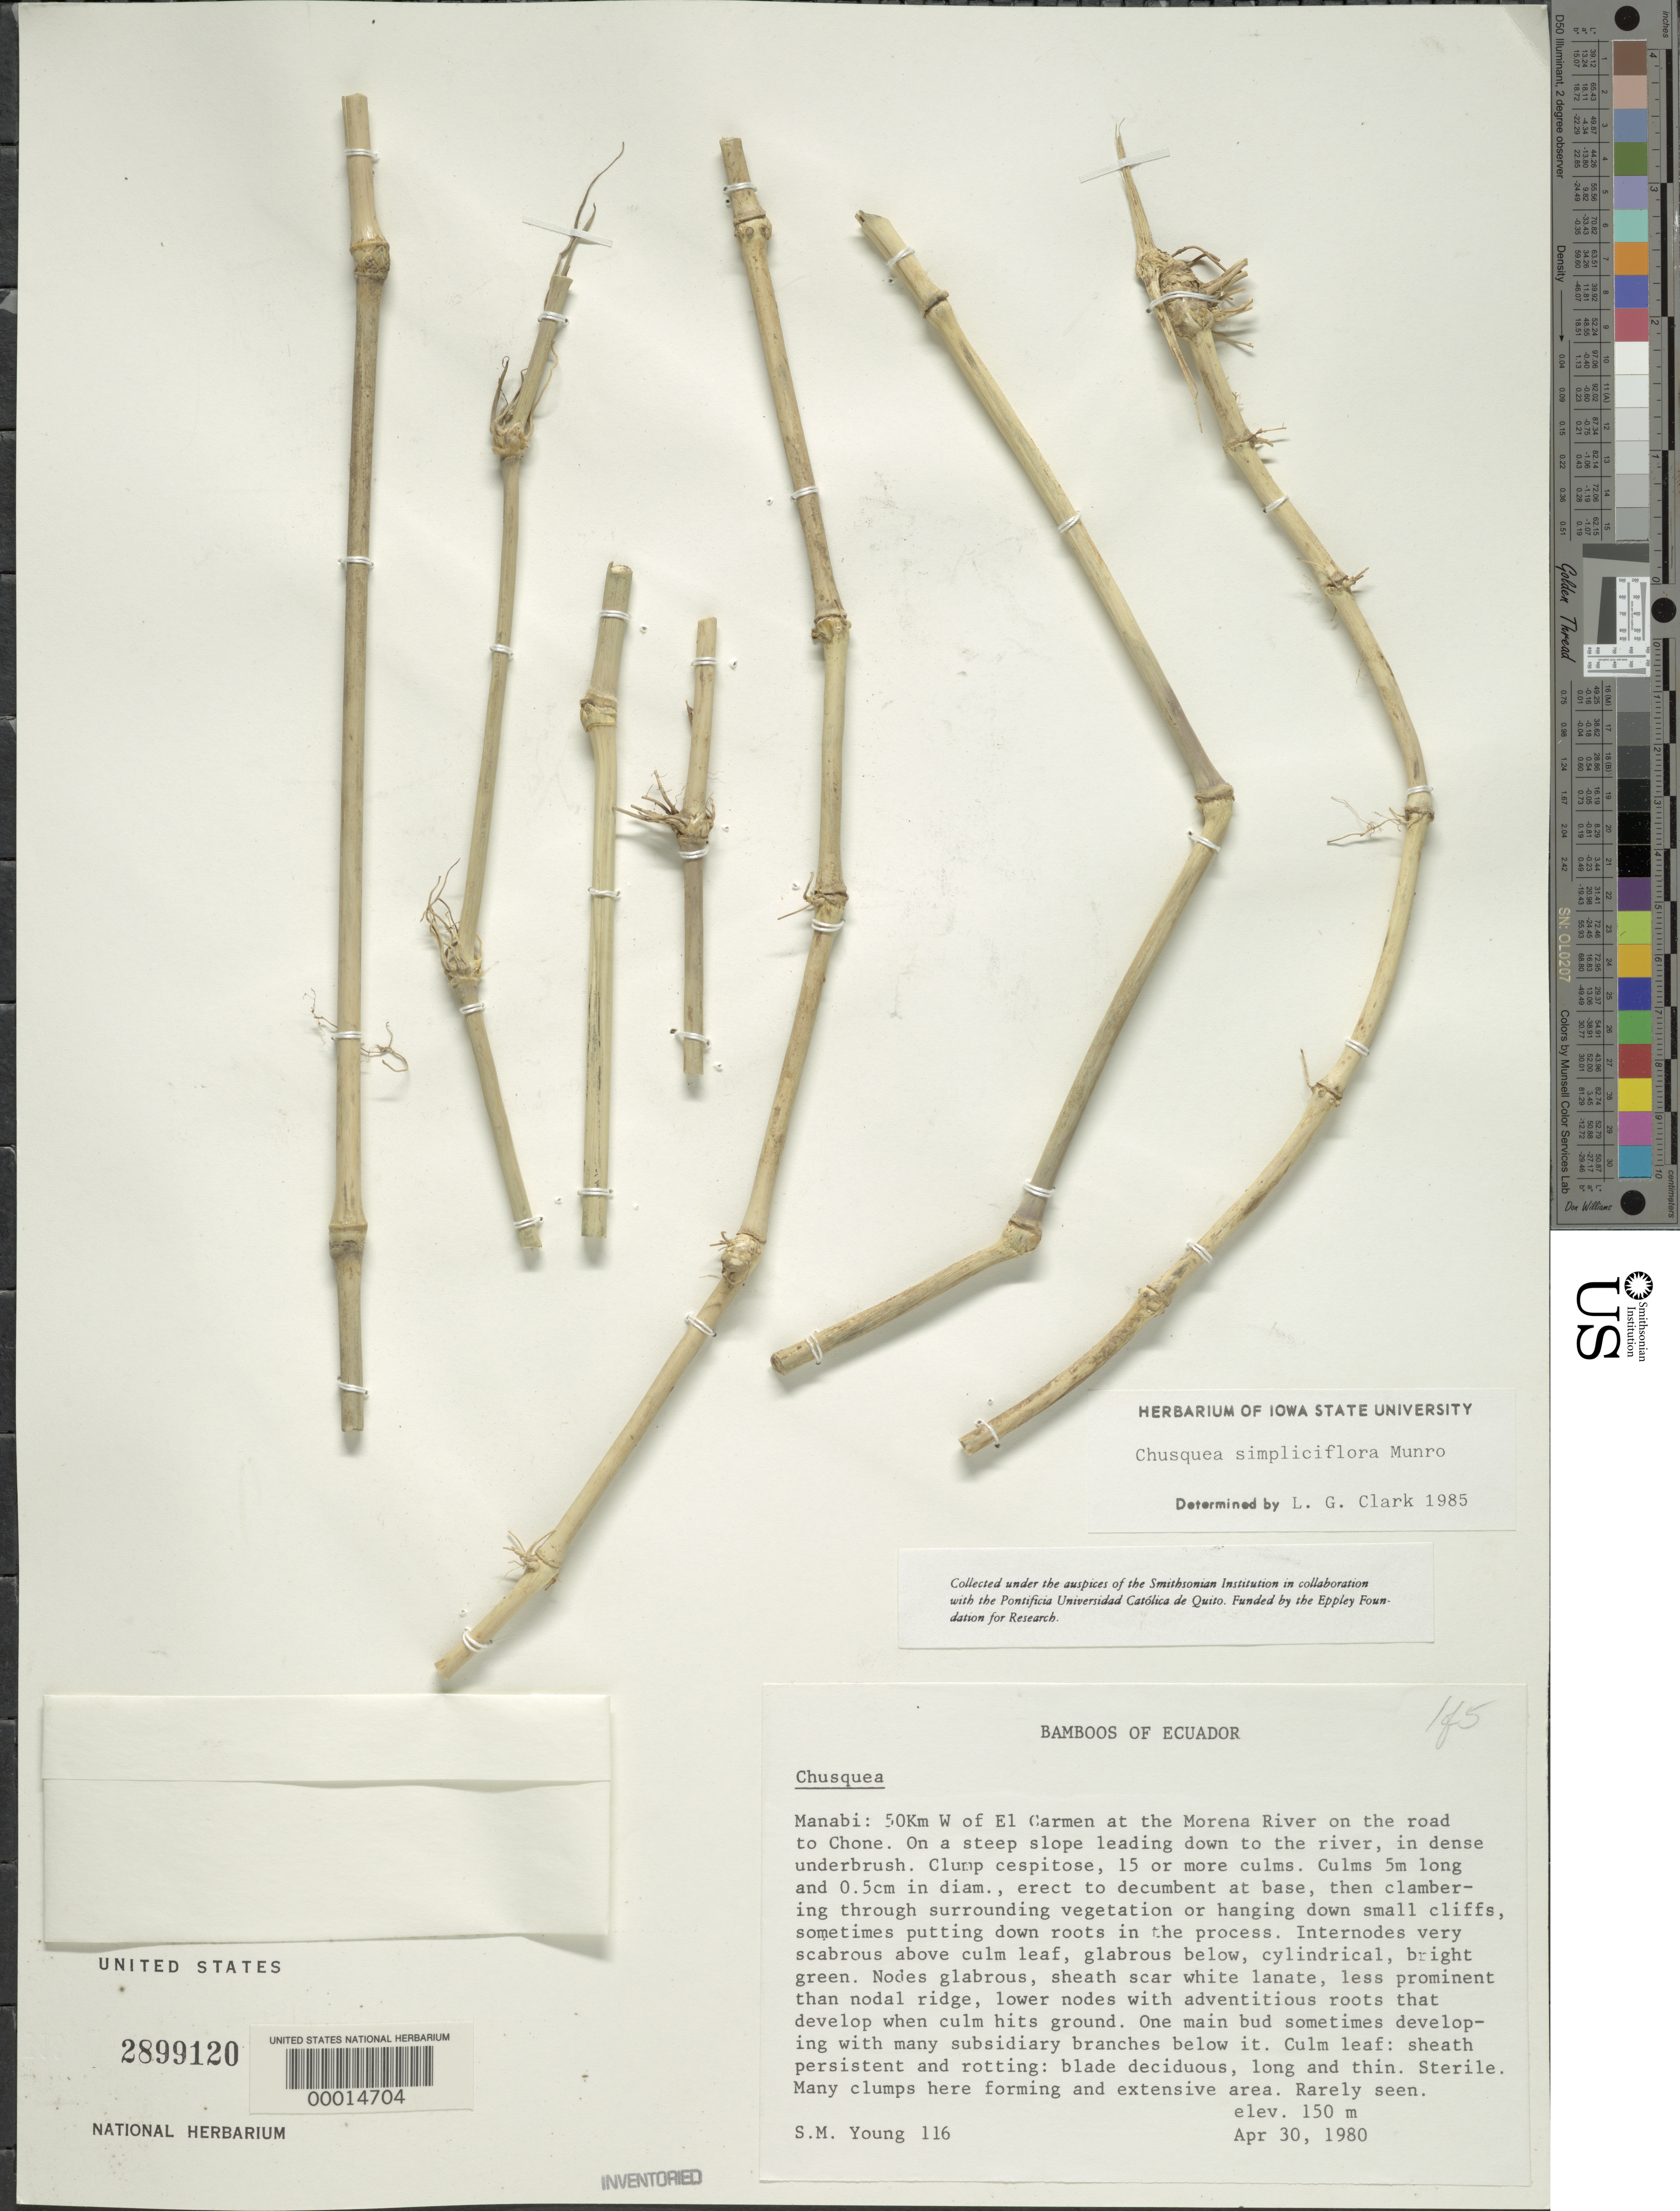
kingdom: Plantae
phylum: Tracheophyta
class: Liliopsida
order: Poales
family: Poaceae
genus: Chusquea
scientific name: Chusquea simpliciflora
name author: Munro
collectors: S. Young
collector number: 116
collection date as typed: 30 Apr 1980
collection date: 1980-04-30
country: Ecuador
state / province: Manabí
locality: El Carmen, morena River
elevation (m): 150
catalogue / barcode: US 2899120